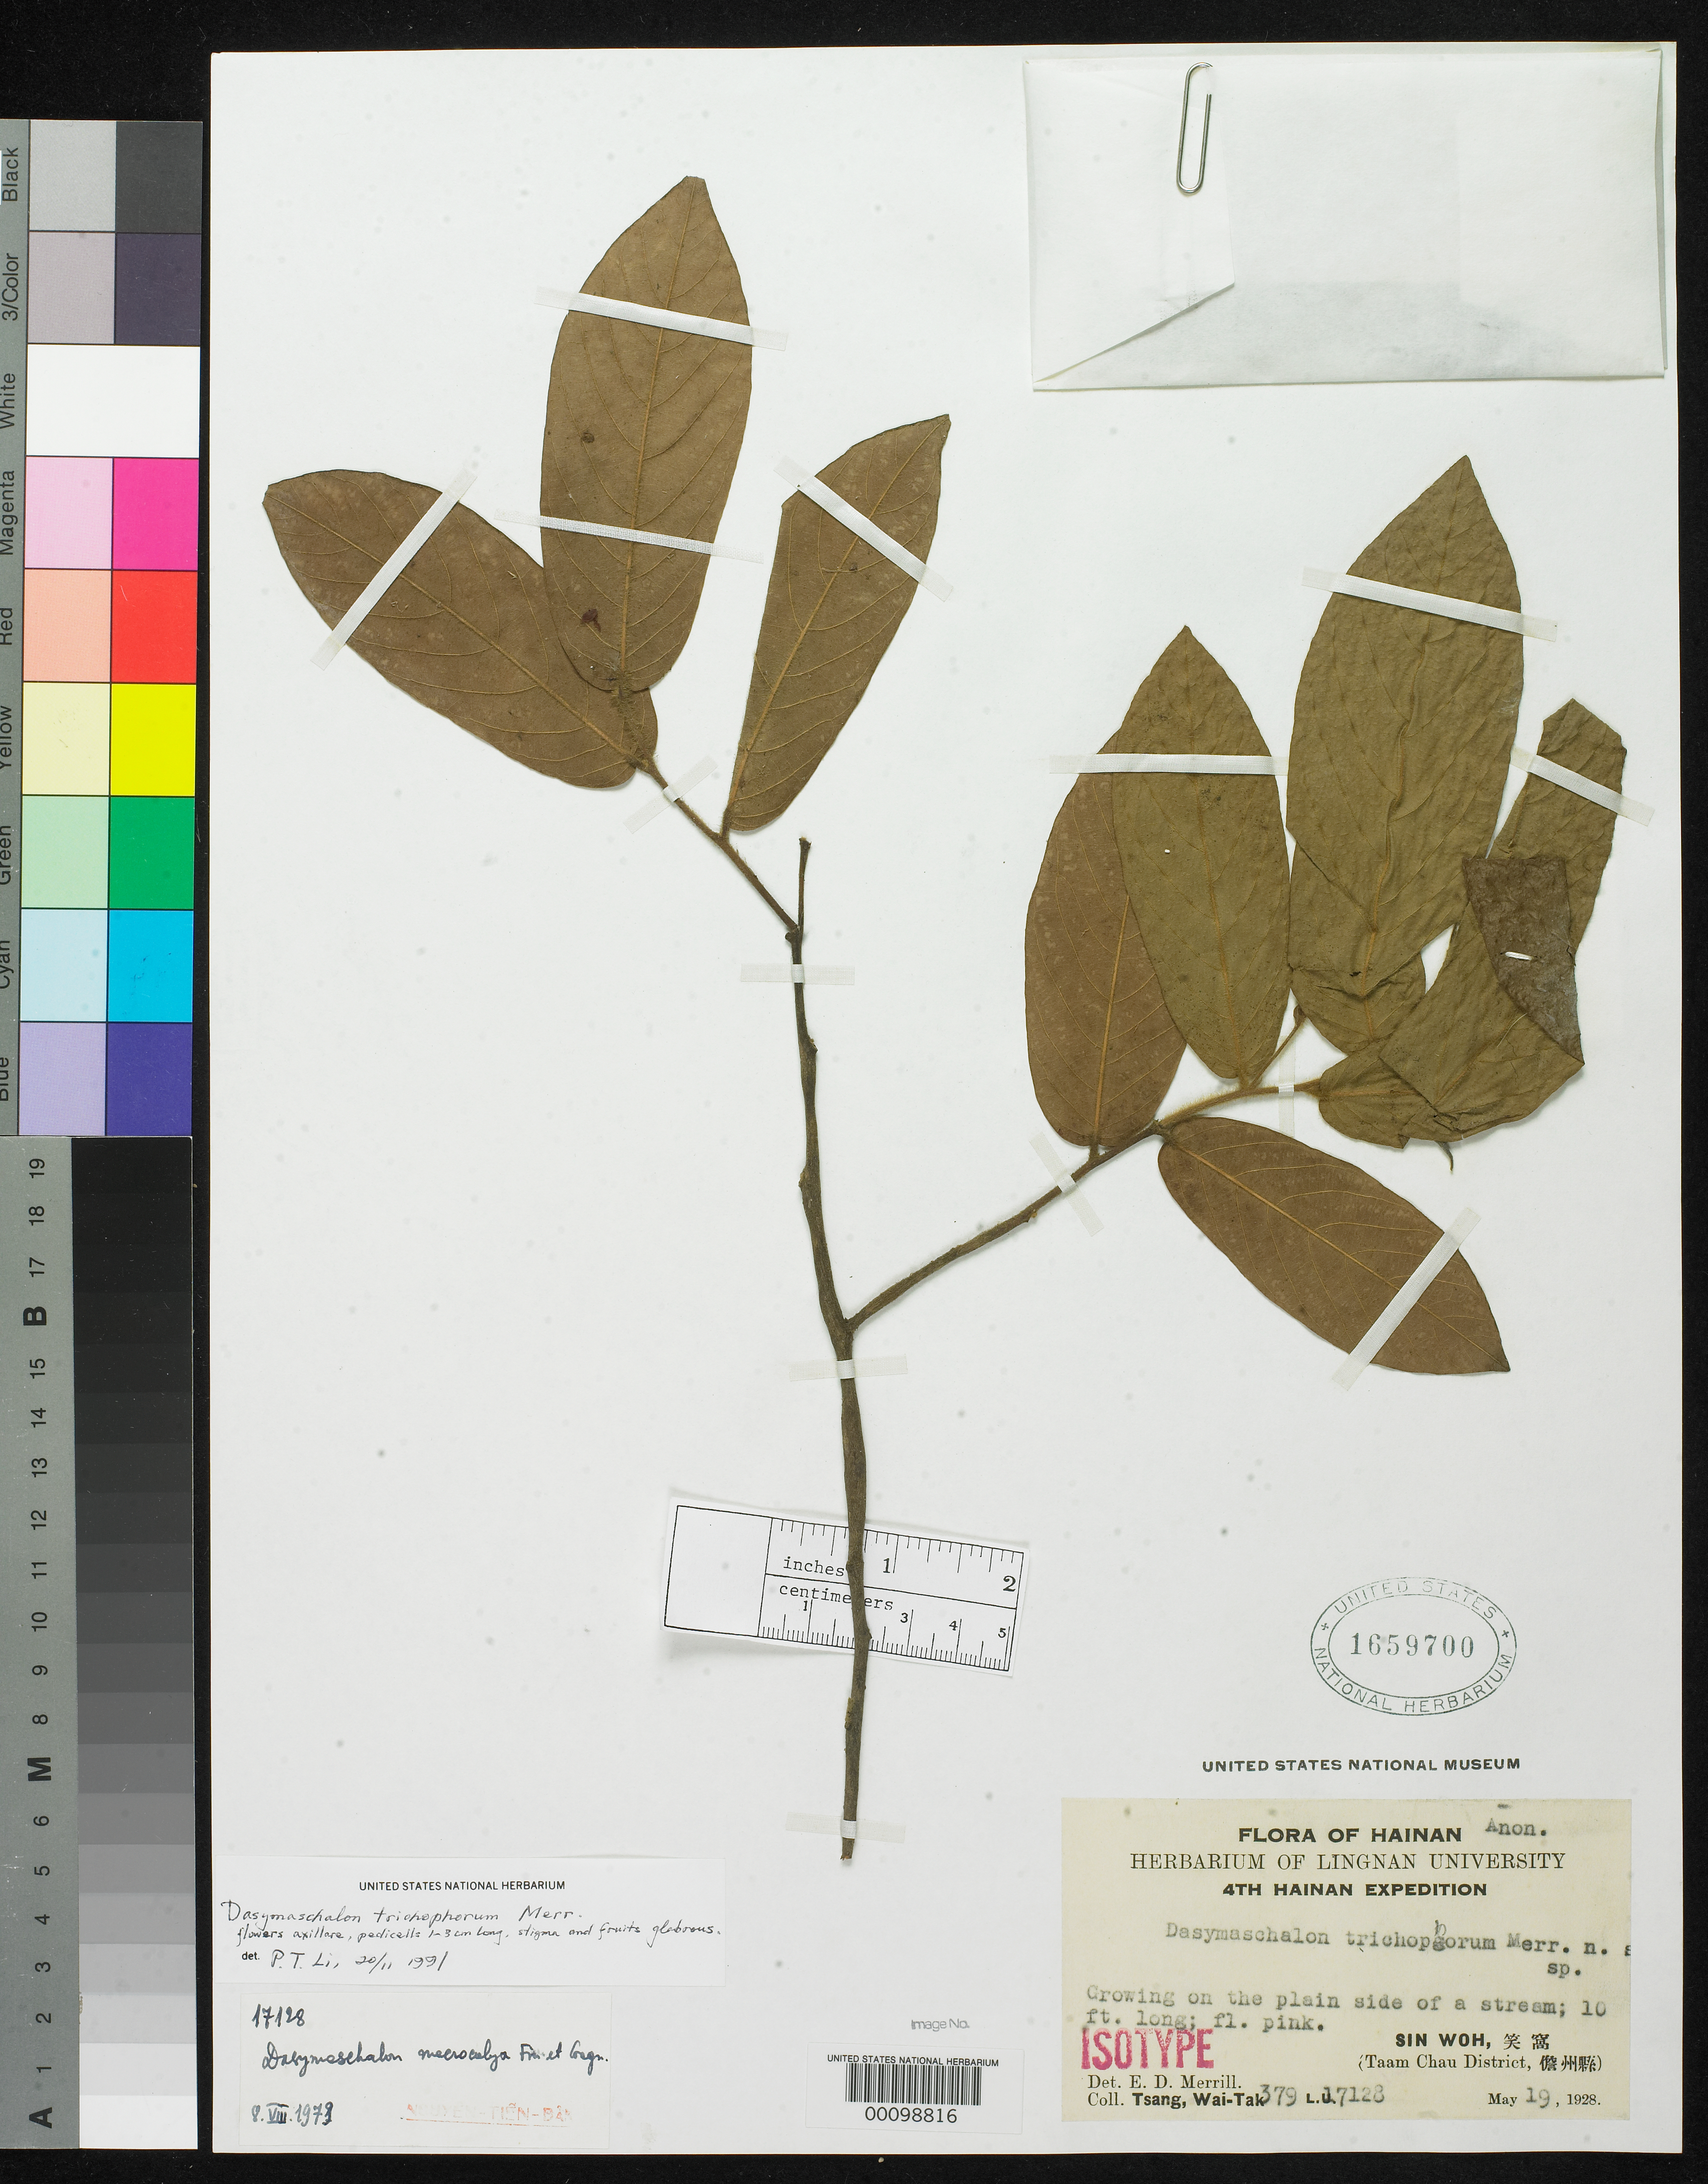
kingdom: Plantae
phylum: Tracheophyta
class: Magnoliopsida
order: Magnoliales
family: Annonaceae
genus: Dasymaschalon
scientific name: Dasymaschalon trichophorum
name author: Merr.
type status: Isotype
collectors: W. T. Tsang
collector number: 17128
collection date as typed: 19 May 1928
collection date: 1928-05-19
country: China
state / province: Hainan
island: Hainan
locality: Tsam Chau district.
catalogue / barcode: US 1659700